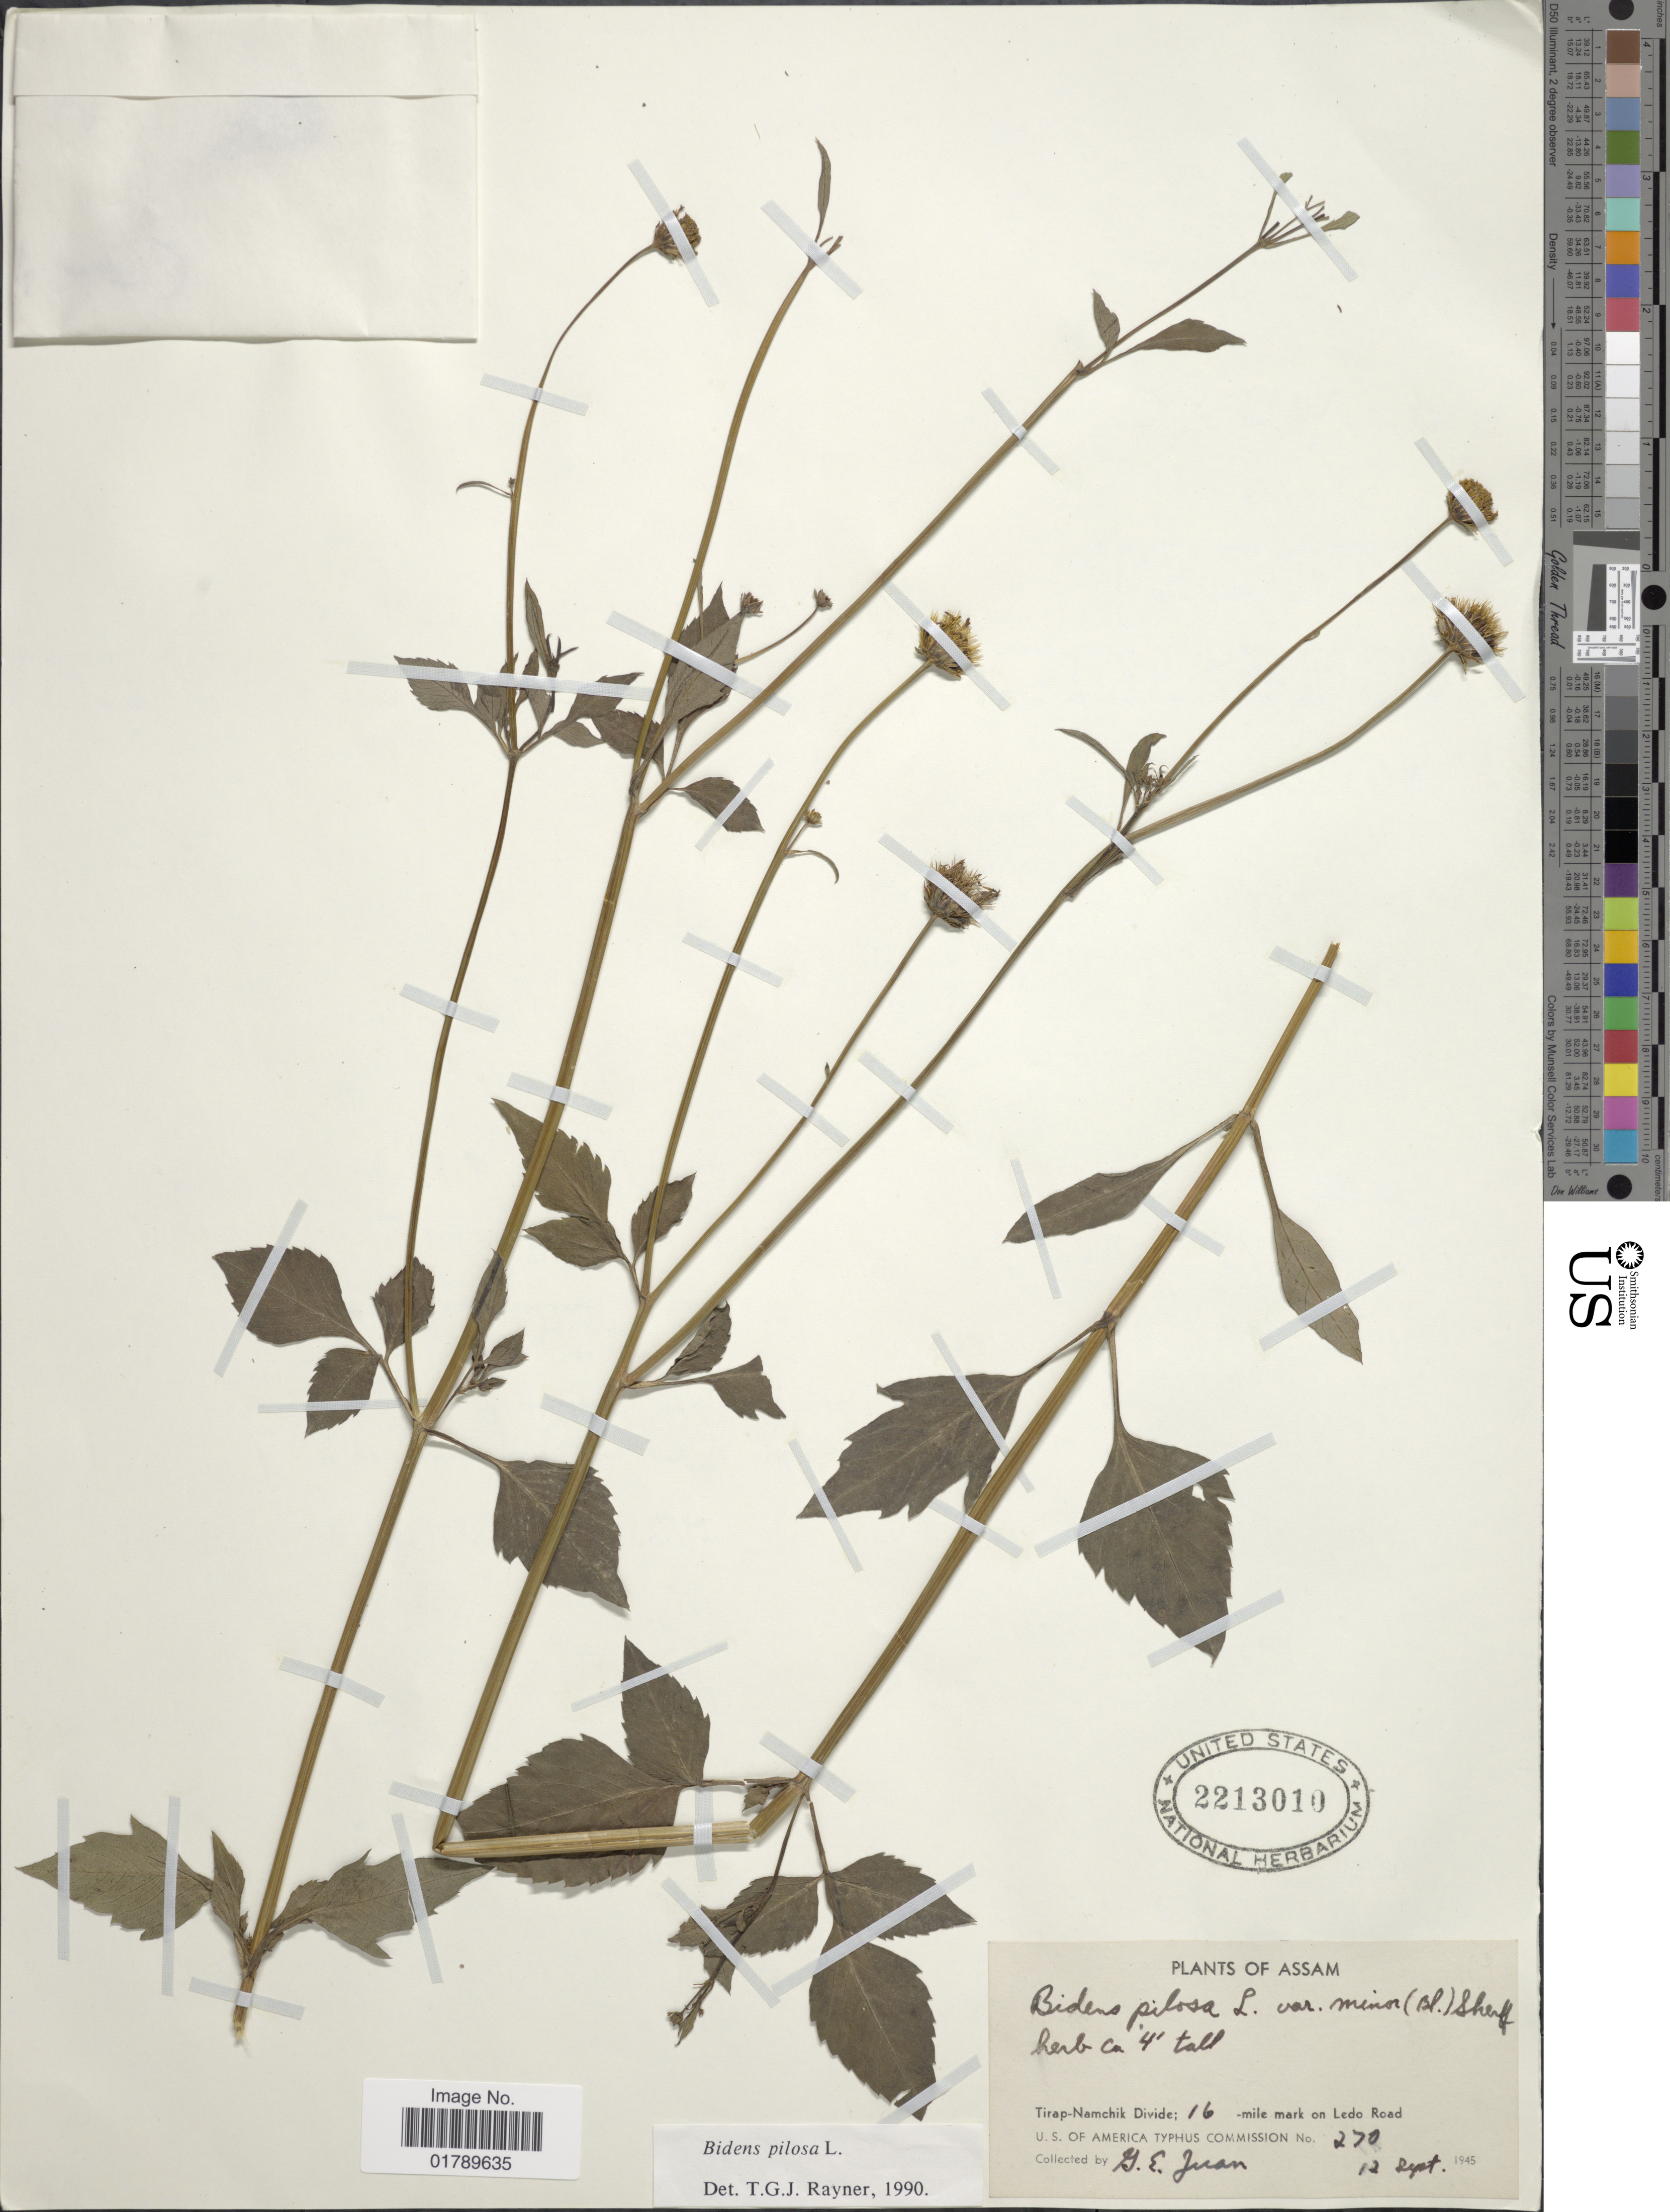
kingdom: Plantae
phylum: Tracheophyta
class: Magnoliopsida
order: Asterales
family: Asteraceae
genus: Bidens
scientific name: Bidens pilosa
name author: L.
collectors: G. Juan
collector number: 270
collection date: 1945-09-12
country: India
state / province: Assam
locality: Assam. Tirap-Namchik Divide; 16 miles mark on Ledo Road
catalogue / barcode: US 2213010